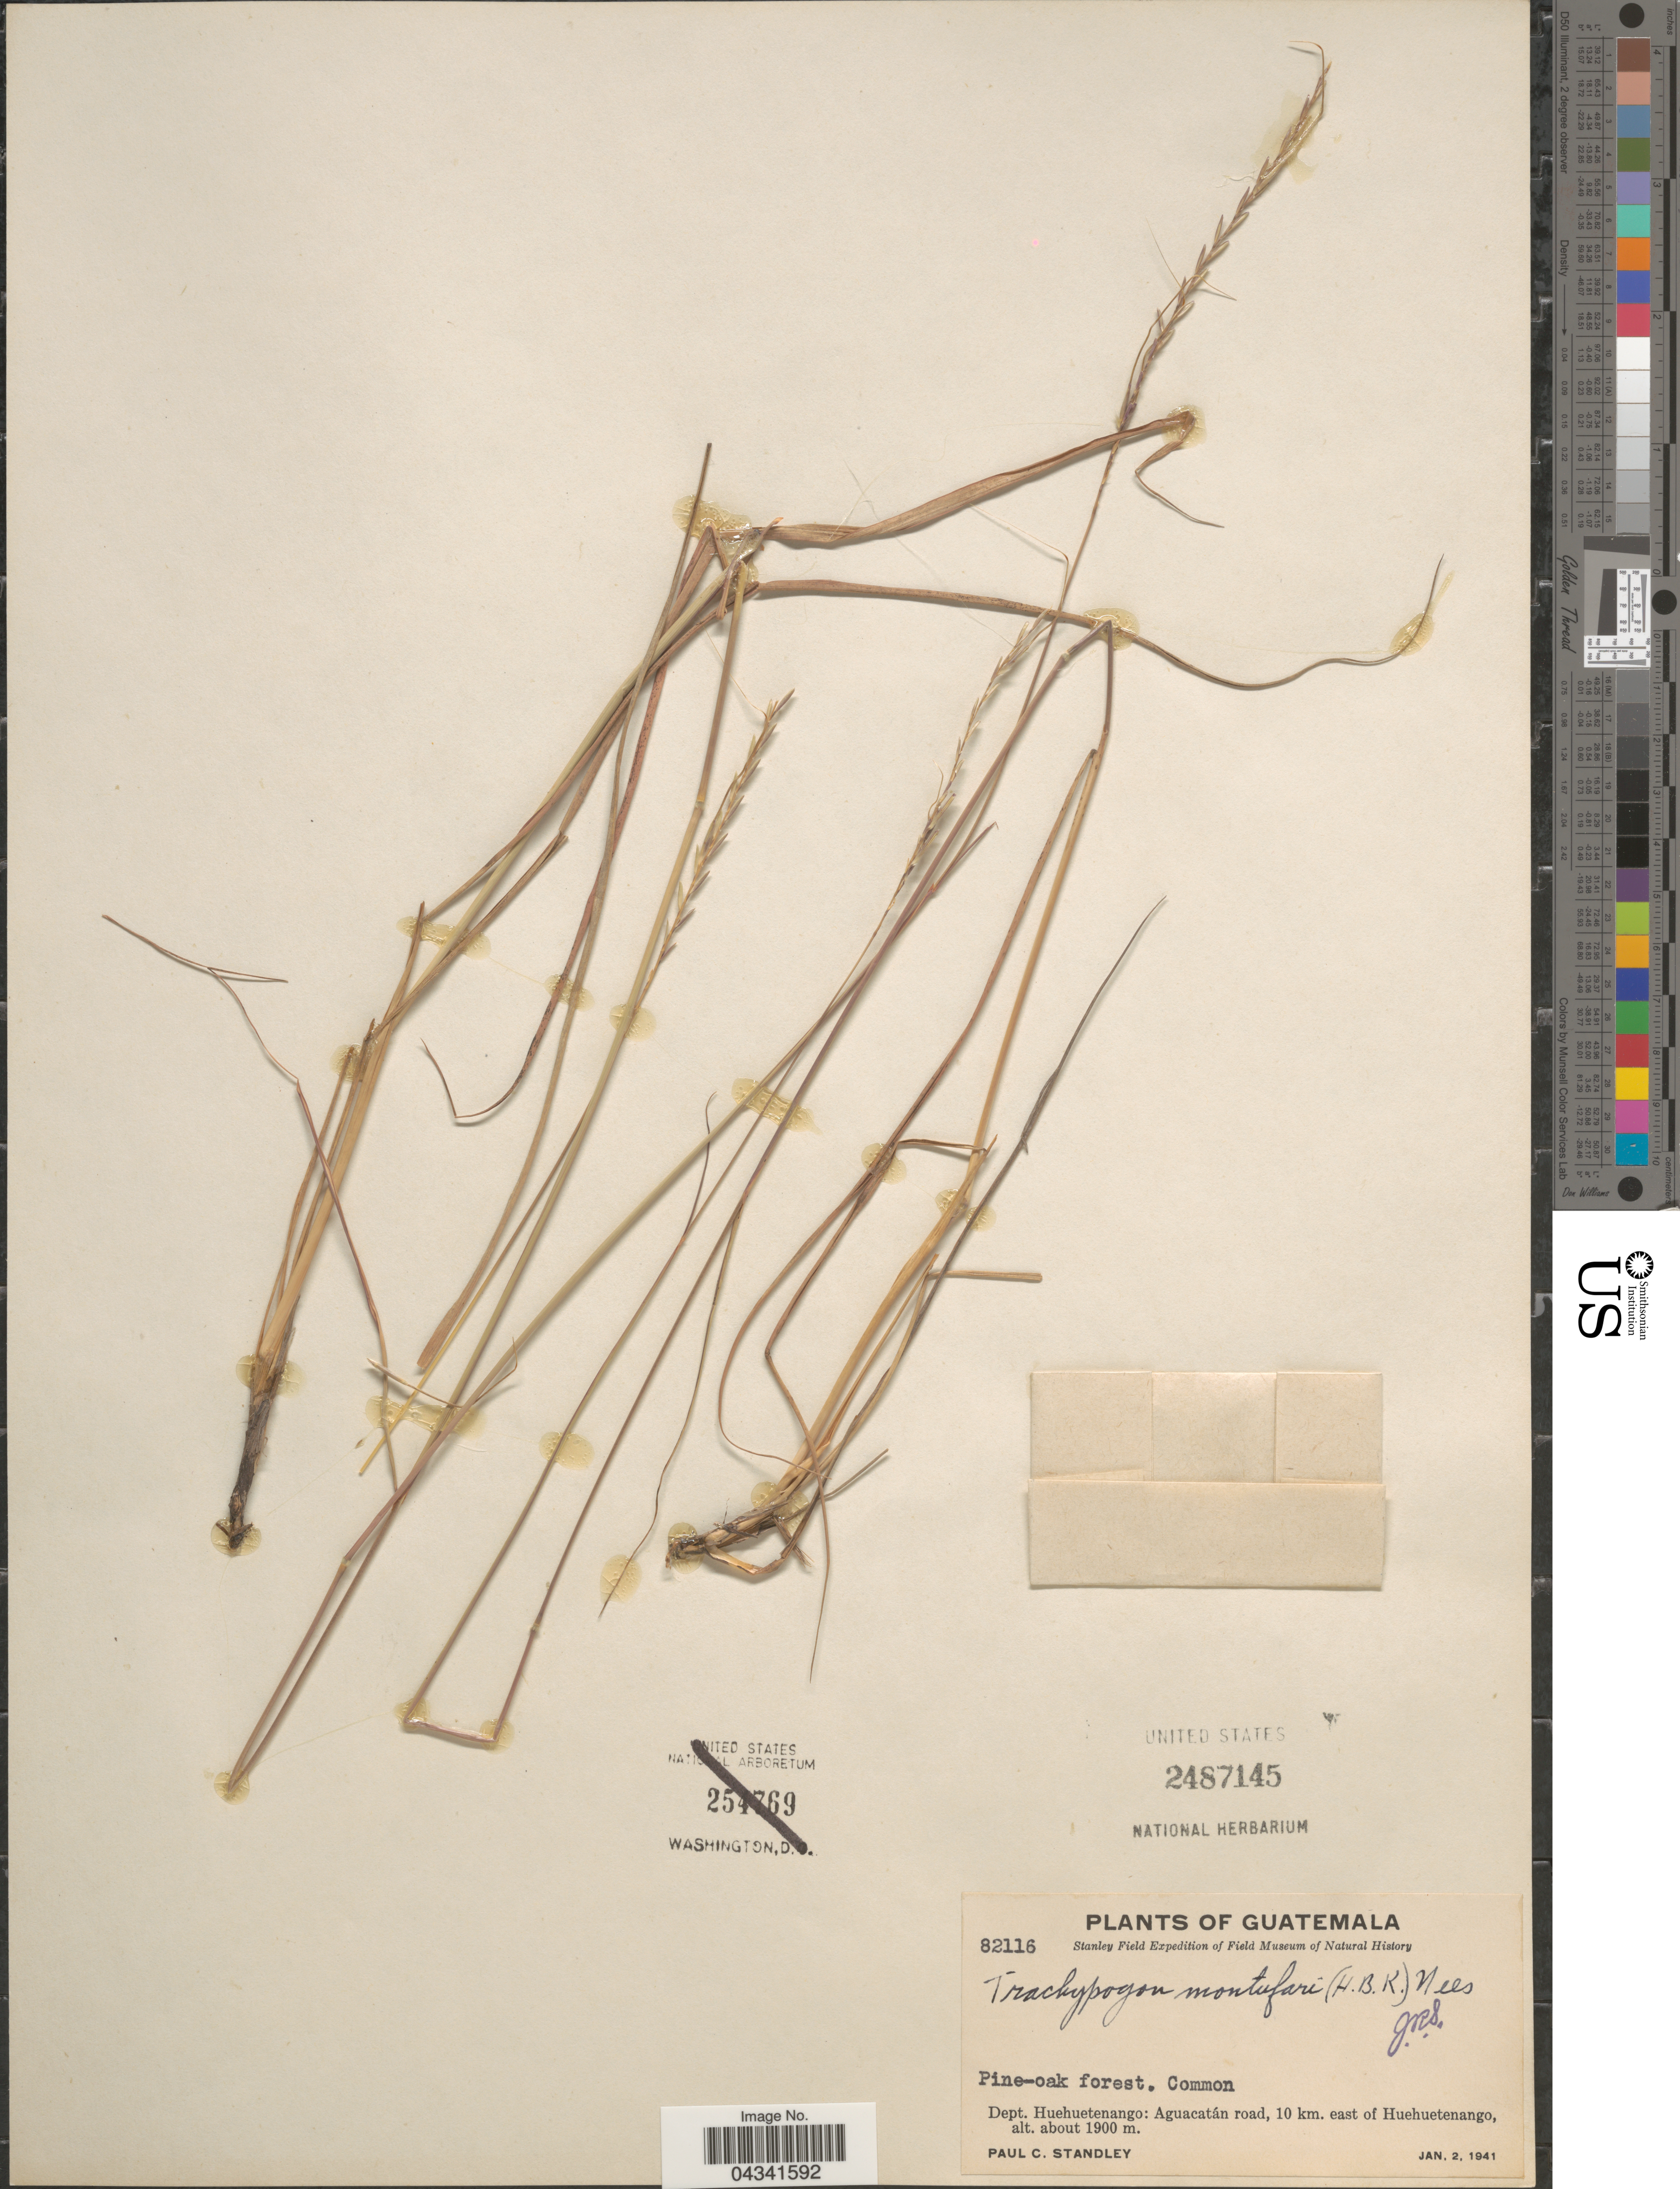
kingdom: Plantae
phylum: Tracheophyta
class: Liliopsida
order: Poales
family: Poaceae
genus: Trachypogon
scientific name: Trachypogon spicatus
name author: (L. f.) Kuntze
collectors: P. C. Standley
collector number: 82116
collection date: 1941-01-02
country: Guatemala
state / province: Huehuetenango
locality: Stanley Field Expedition. Dept. Huehuetenango: Aguacatán road, 10 km. east of Huehuetenango.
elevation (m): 1900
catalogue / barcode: US 2487145